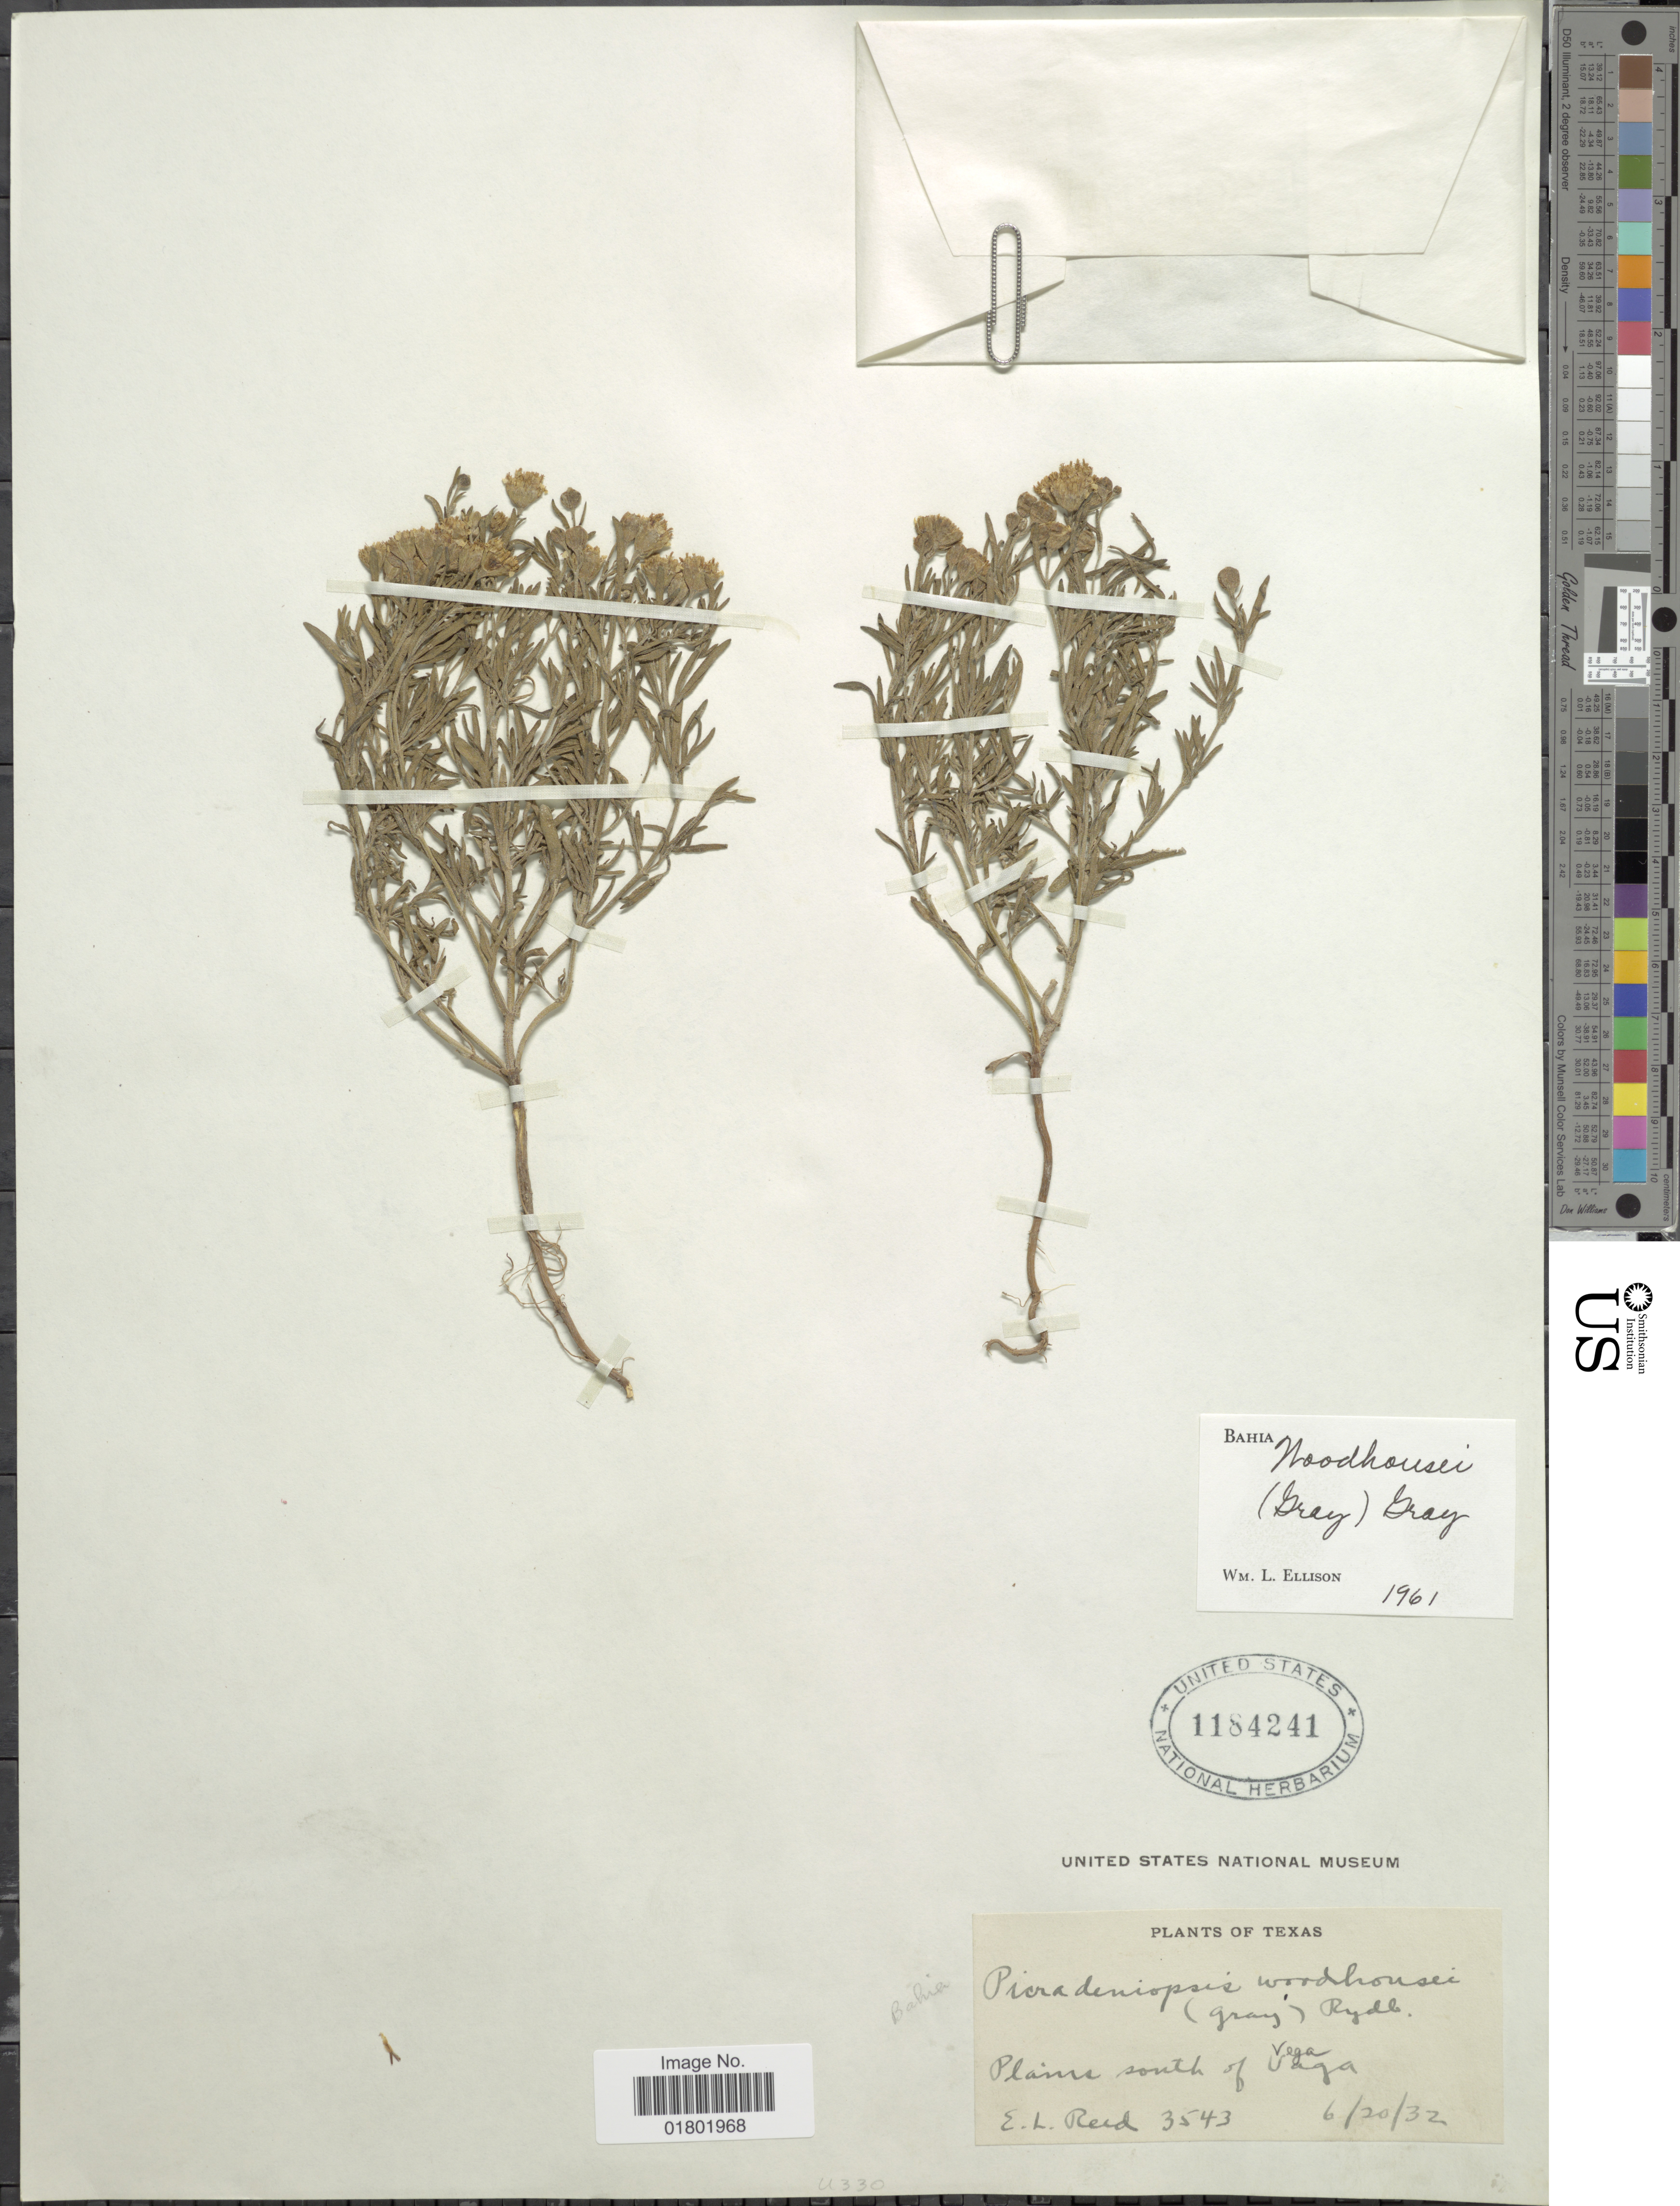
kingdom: Plantae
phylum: Tracheophyta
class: Magnoliopsida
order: Asterales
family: Asteraceae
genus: Bahia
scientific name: Bahia woodhousei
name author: A. Gray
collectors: E. Reed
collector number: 3543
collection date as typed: Transcribed d/m/y: 20/6/32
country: United States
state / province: Texas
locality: Plains south of Vega Vega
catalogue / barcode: US 1184241